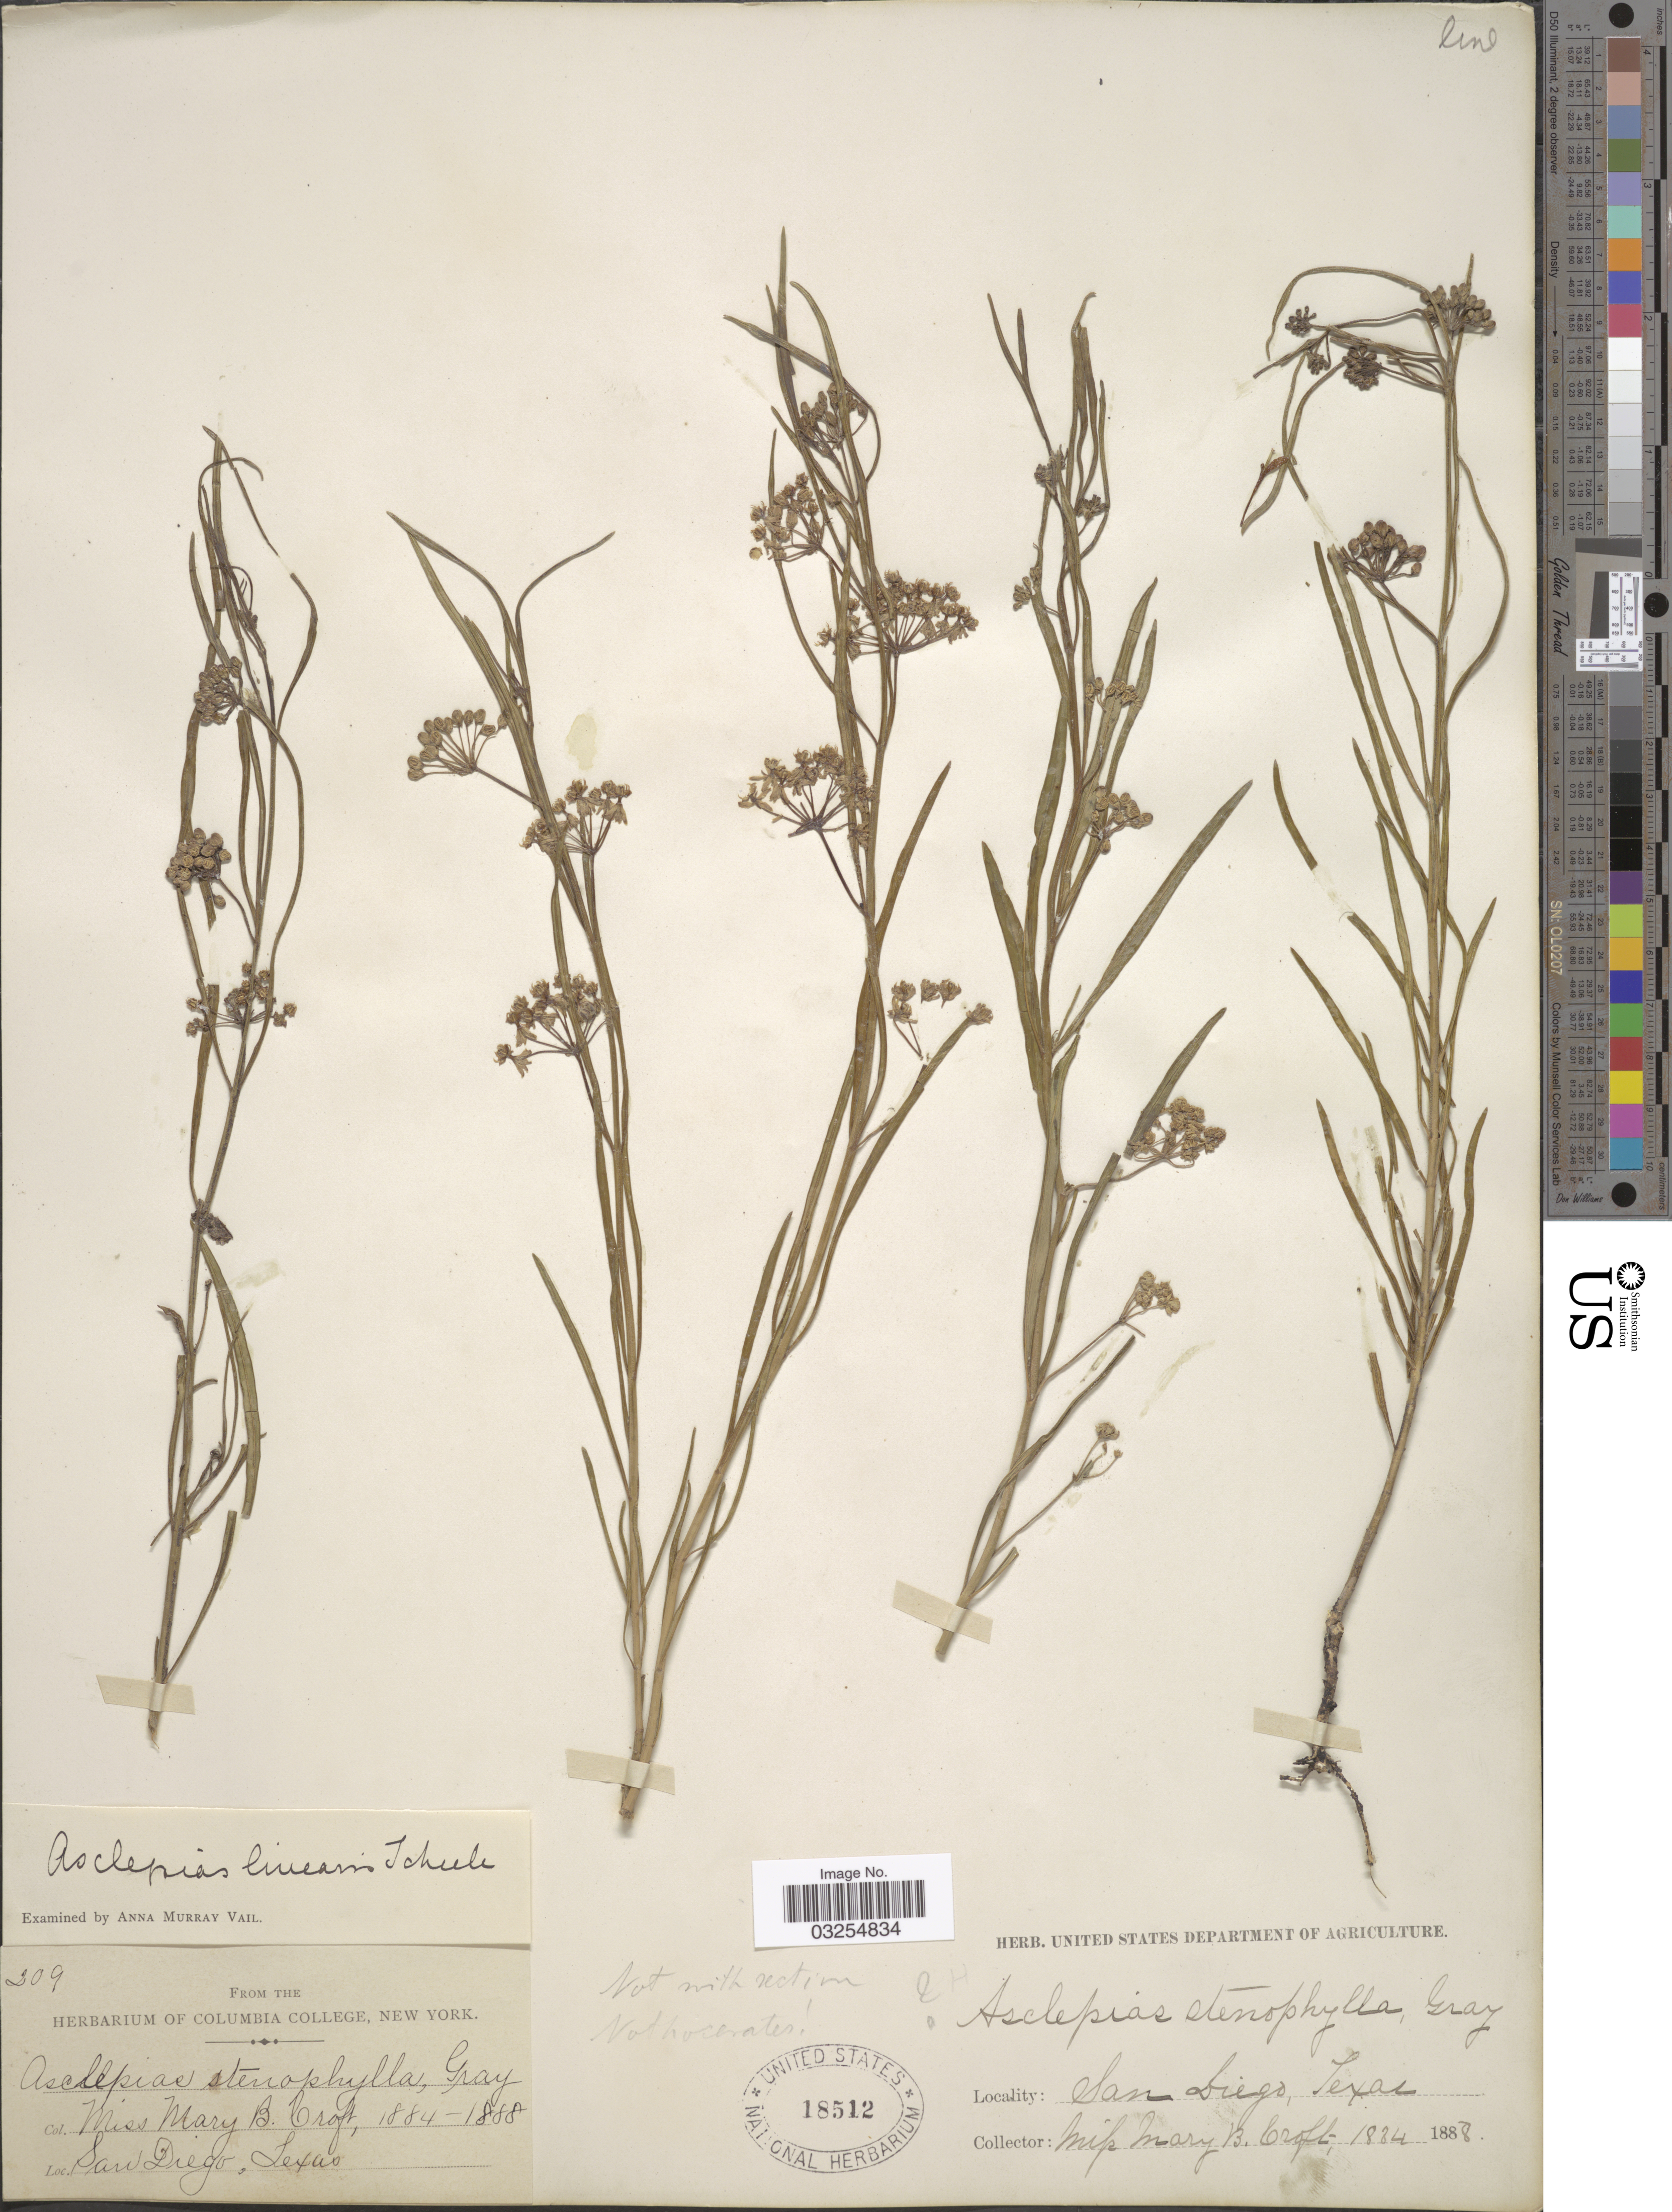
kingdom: Plantae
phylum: Tracheophyta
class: Magnoliopsida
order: Gentianales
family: Apocynaceae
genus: Asclepias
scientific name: Asclepias linearis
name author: Scheele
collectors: M. Croft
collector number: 209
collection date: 1884/1888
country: United States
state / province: Texas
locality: San Diego.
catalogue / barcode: US 18512